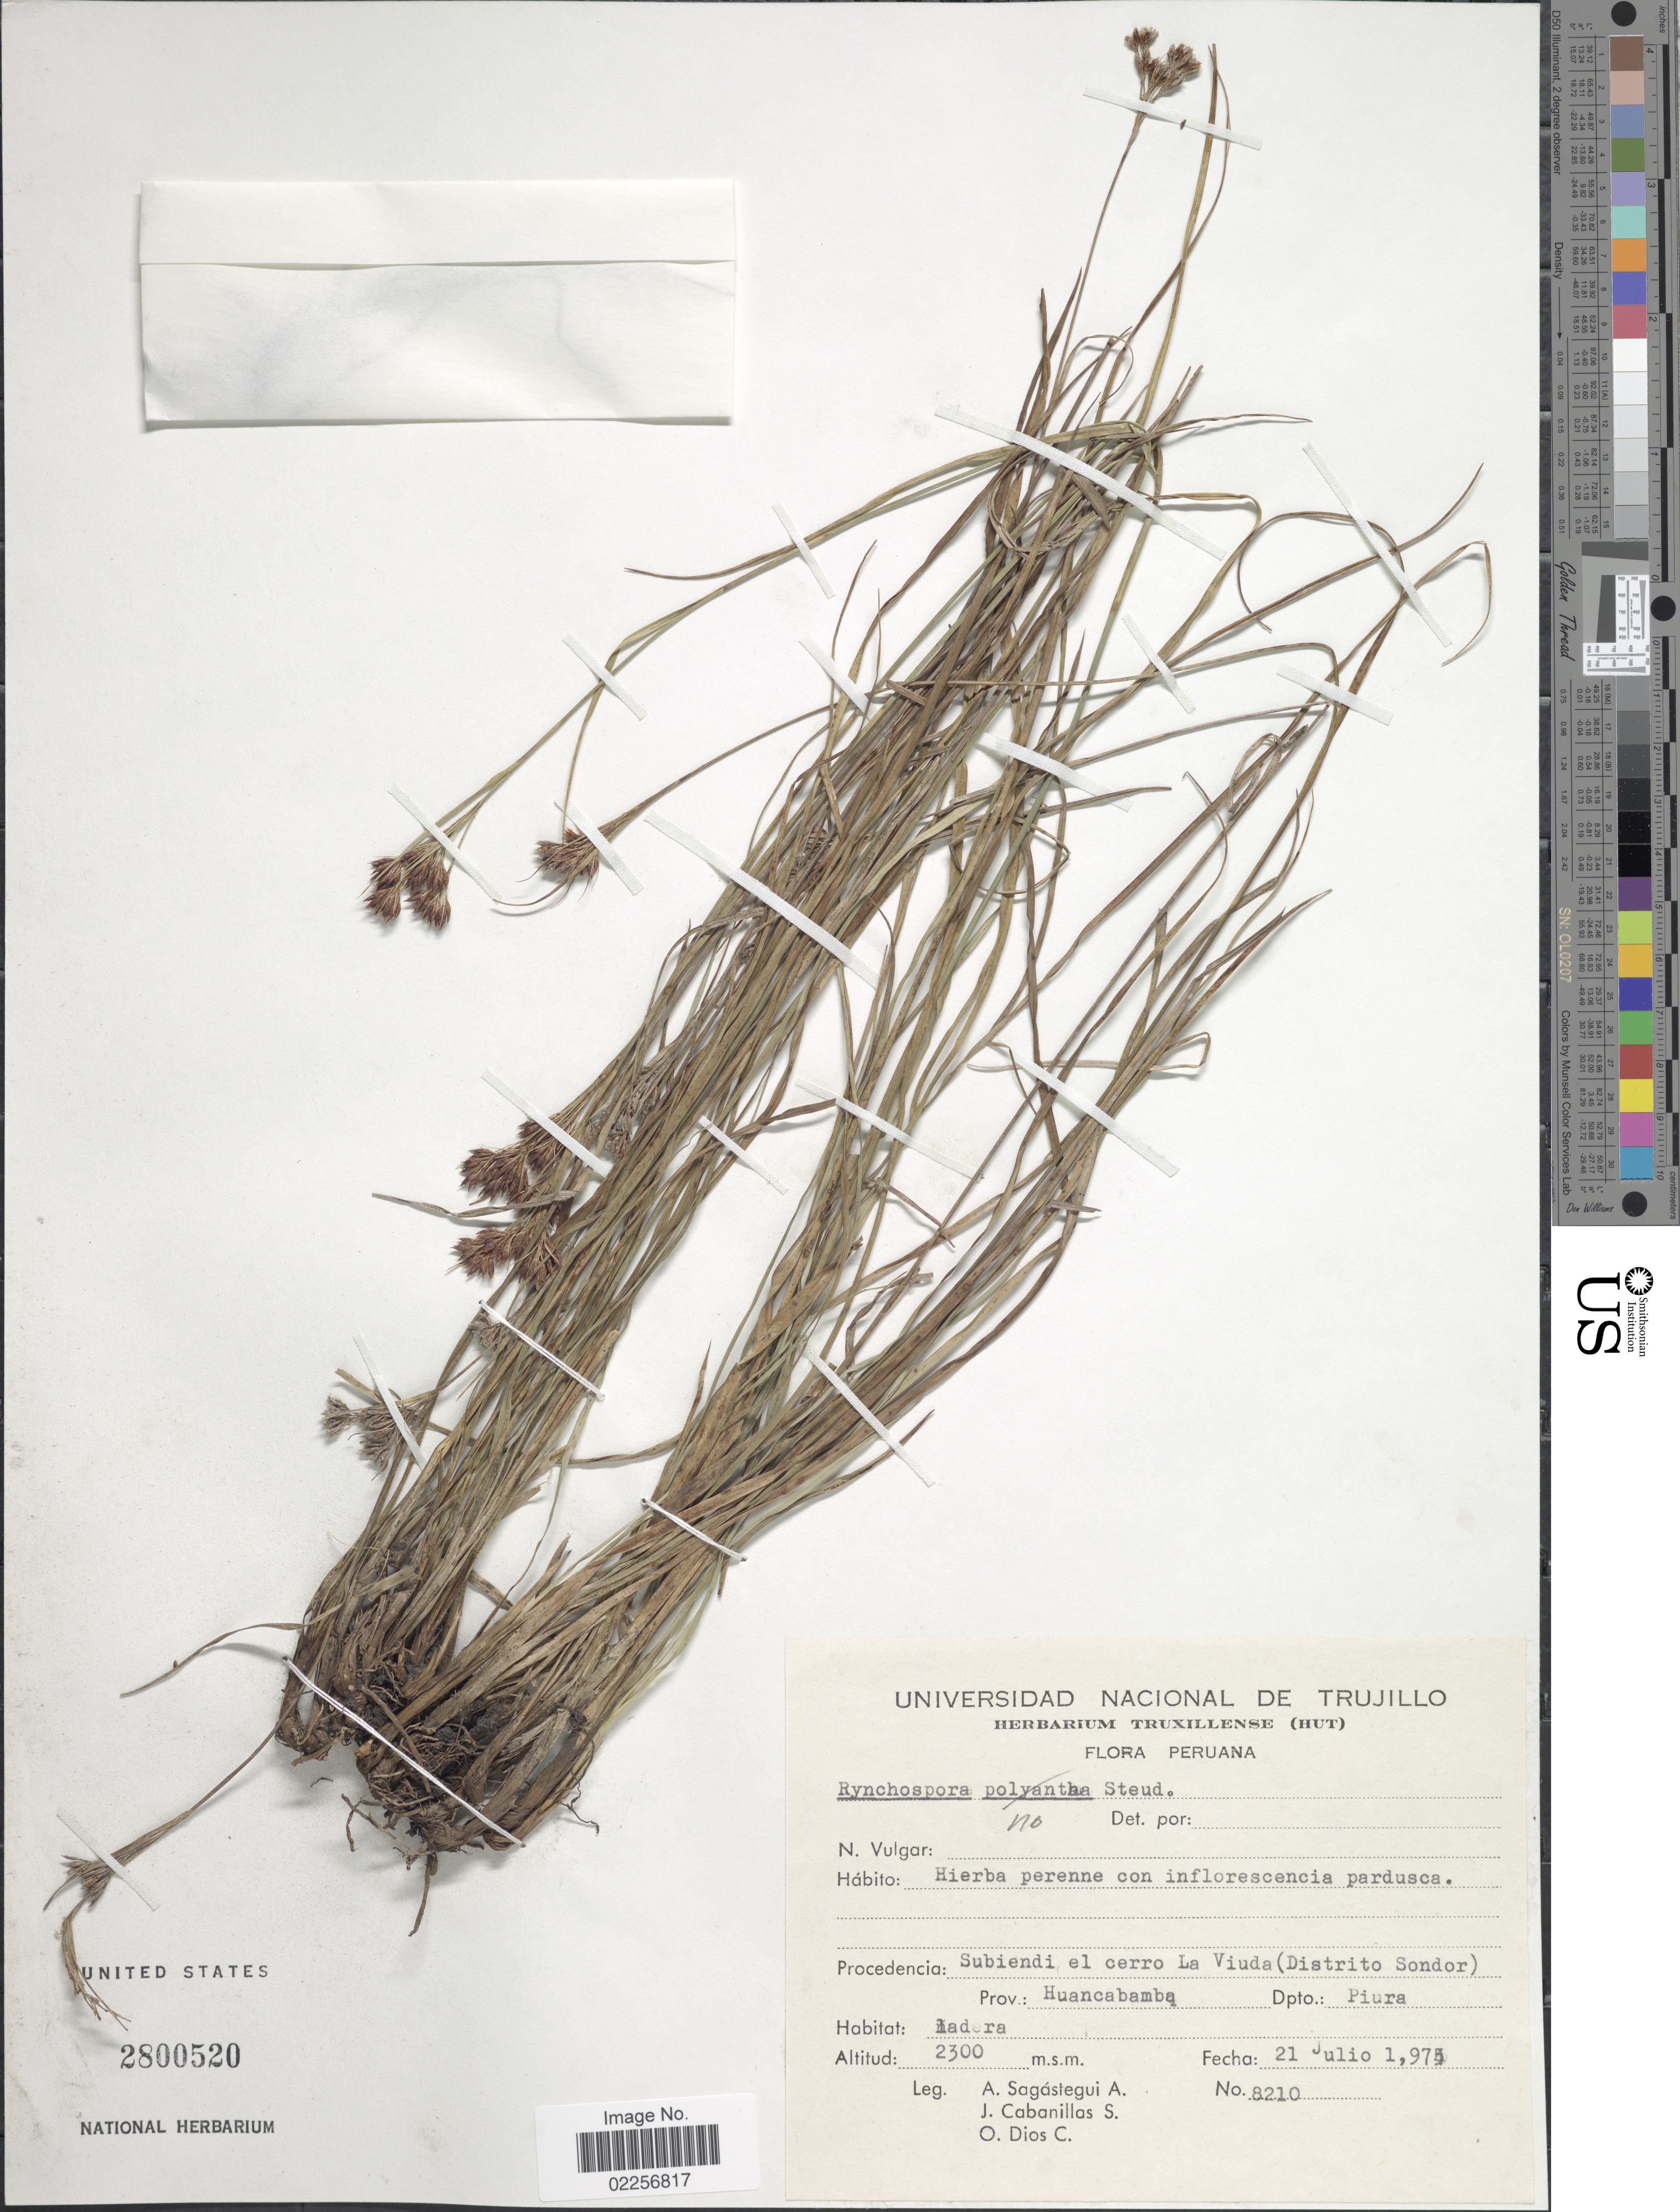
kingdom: Plantae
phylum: Tracheophyta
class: Liliopsida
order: Poales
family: Cyperaceae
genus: Rhynchospora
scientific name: Rhynchospora rugosa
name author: (Vahl) Gale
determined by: Weber, P., (ICN), Universidade Federal do Rio Grande do Sul (BRAZIL)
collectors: A. Sagástegui A., J. Cabanillas S. & O. Dios C.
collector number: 8210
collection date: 1975-07-21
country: Peru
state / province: Piura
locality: Peruana. Subiendi el cerro La Viuda (Distrito Sondor). Prov. Huancabamba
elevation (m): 2300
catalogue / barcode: US 2800520